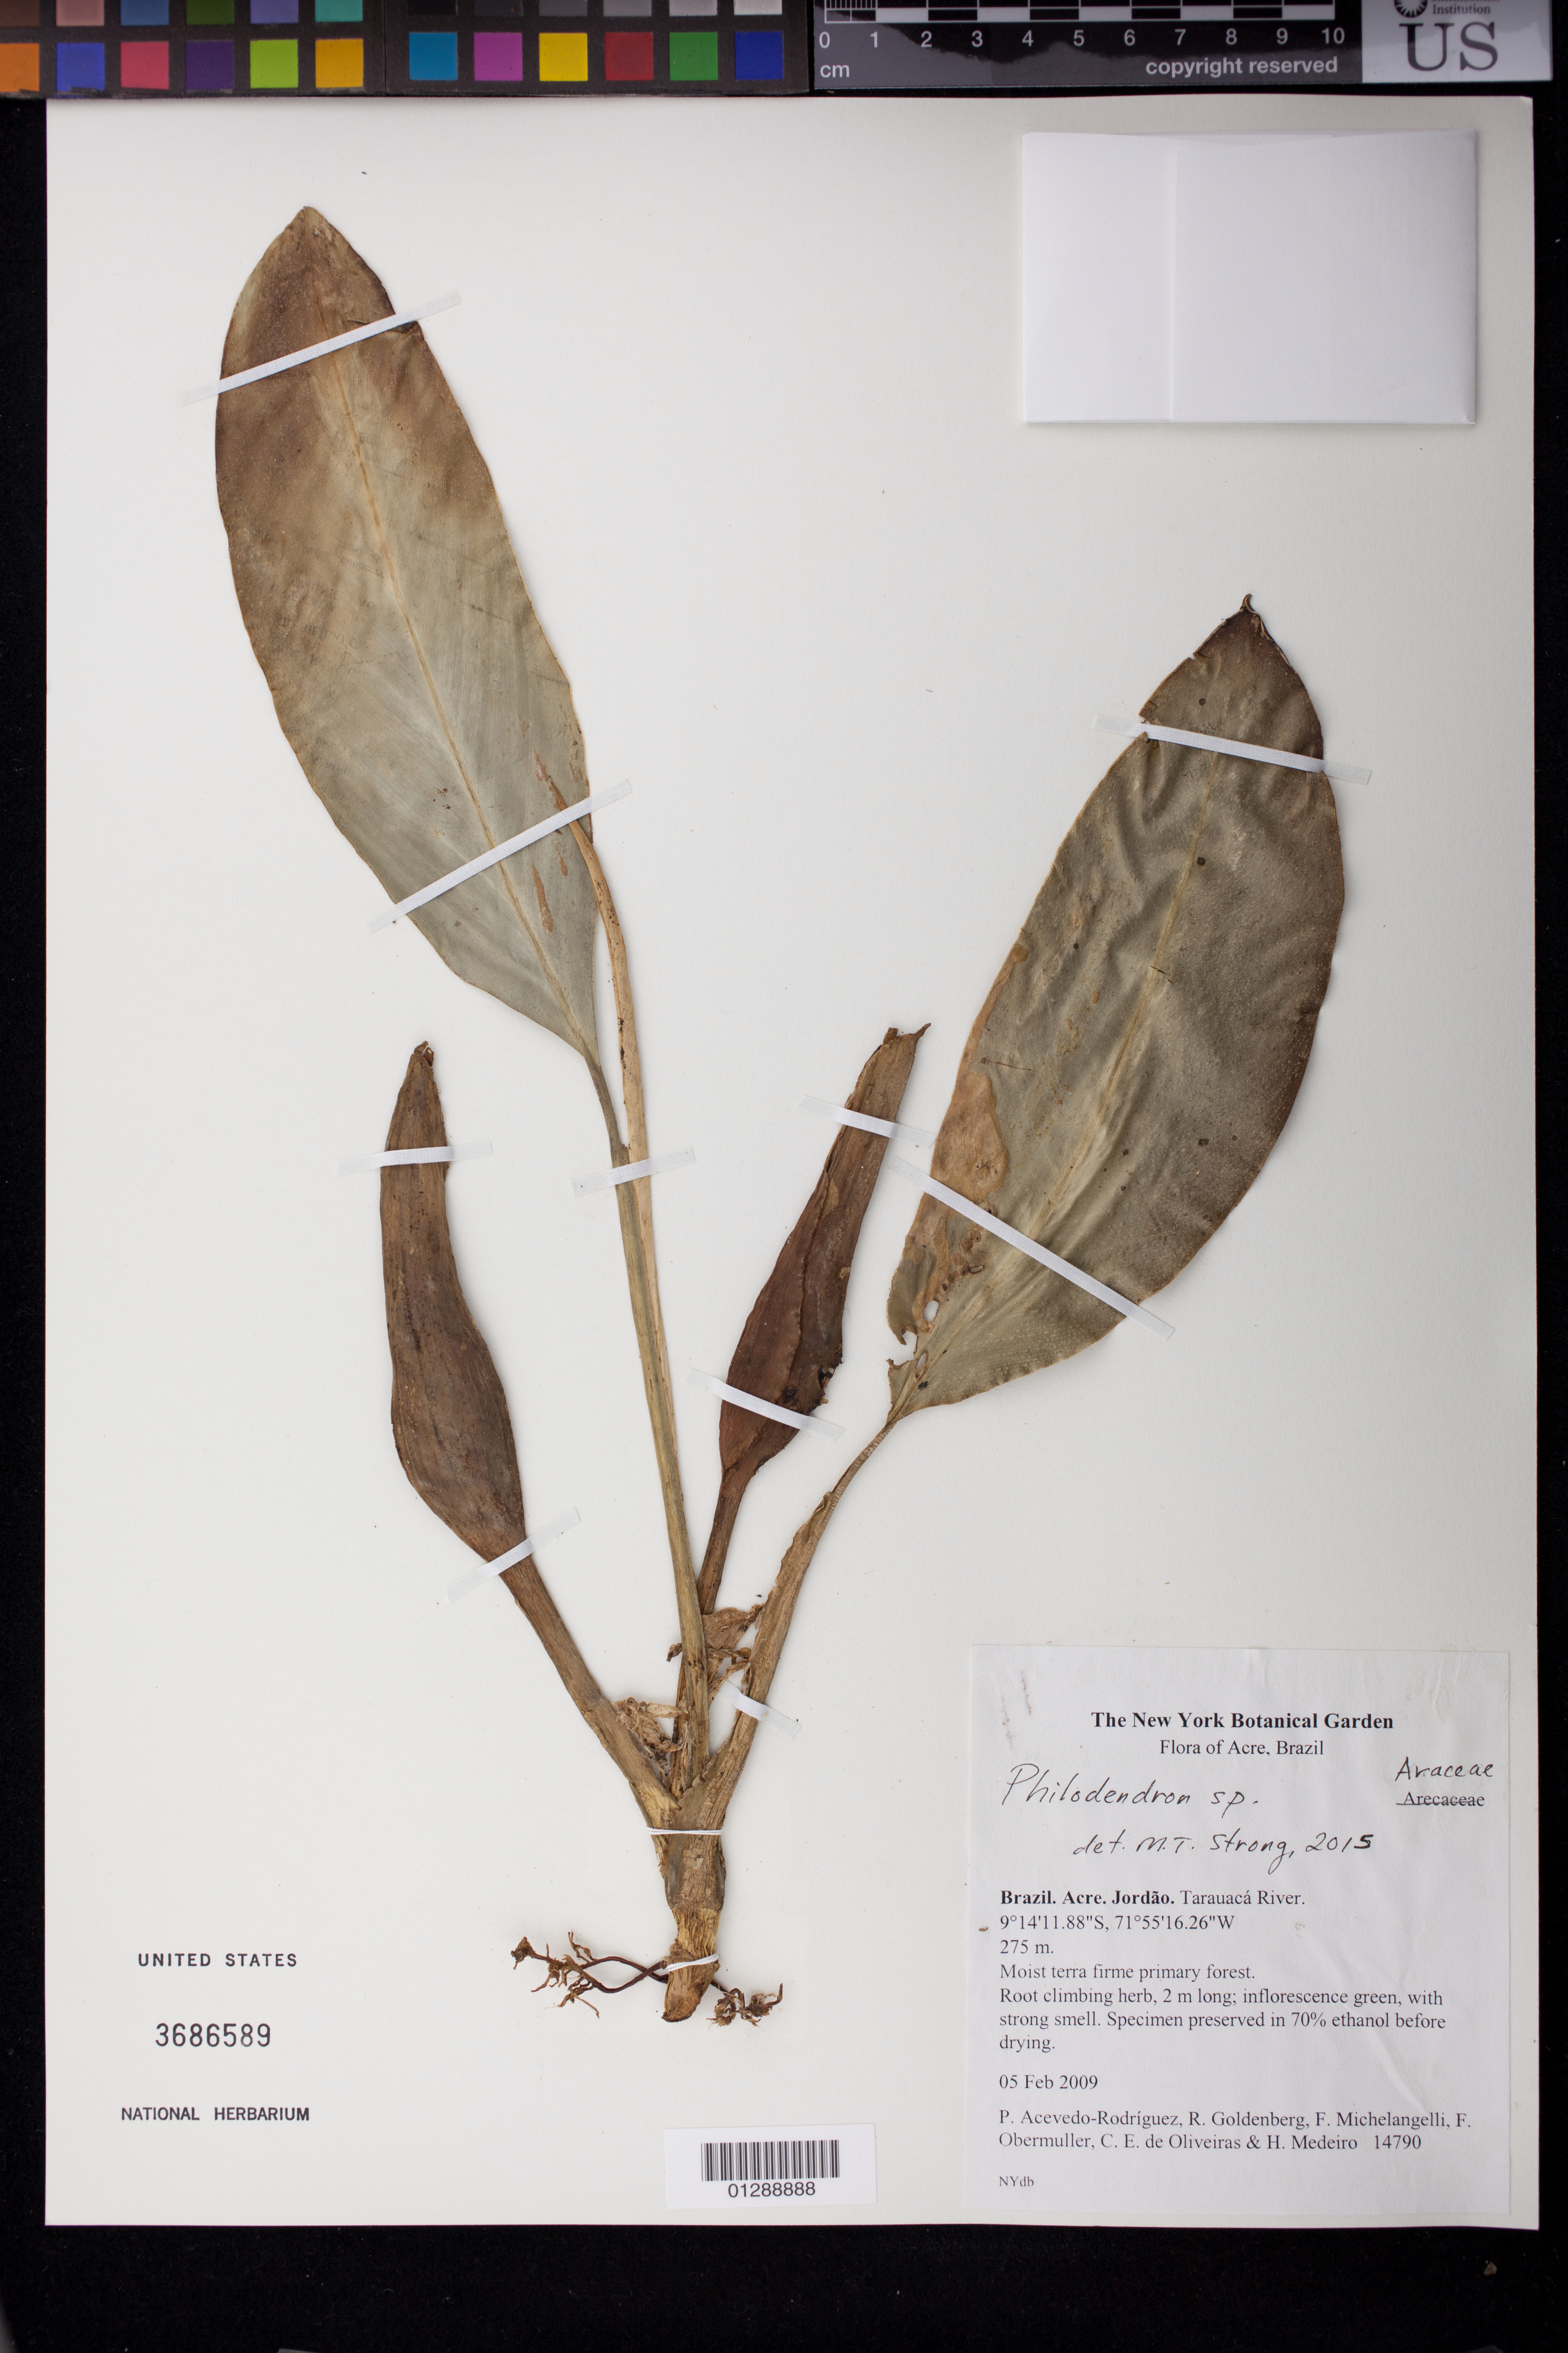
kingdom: Plantae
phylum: Tracheophyta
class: Liliopsida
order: Alismatales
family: Araceae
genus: Philodendron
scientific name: Philodendron guttiferum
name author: Kunth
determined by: Nadruz Coelho, M. A.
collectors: P. Acevedo-Rodr., R. Goldenberg, F. Michelangelli, F. A. Obermuller, C. E. de Oliveiras & H. Medeiro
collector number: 14790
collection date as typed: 05 Feb 2009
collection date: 2009-02-05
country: Brazil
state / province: Acre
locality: Acre; Municipio Jordao. Tarauca River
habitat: moist terra firme primary forest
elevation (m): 275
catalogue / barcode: US 3686589